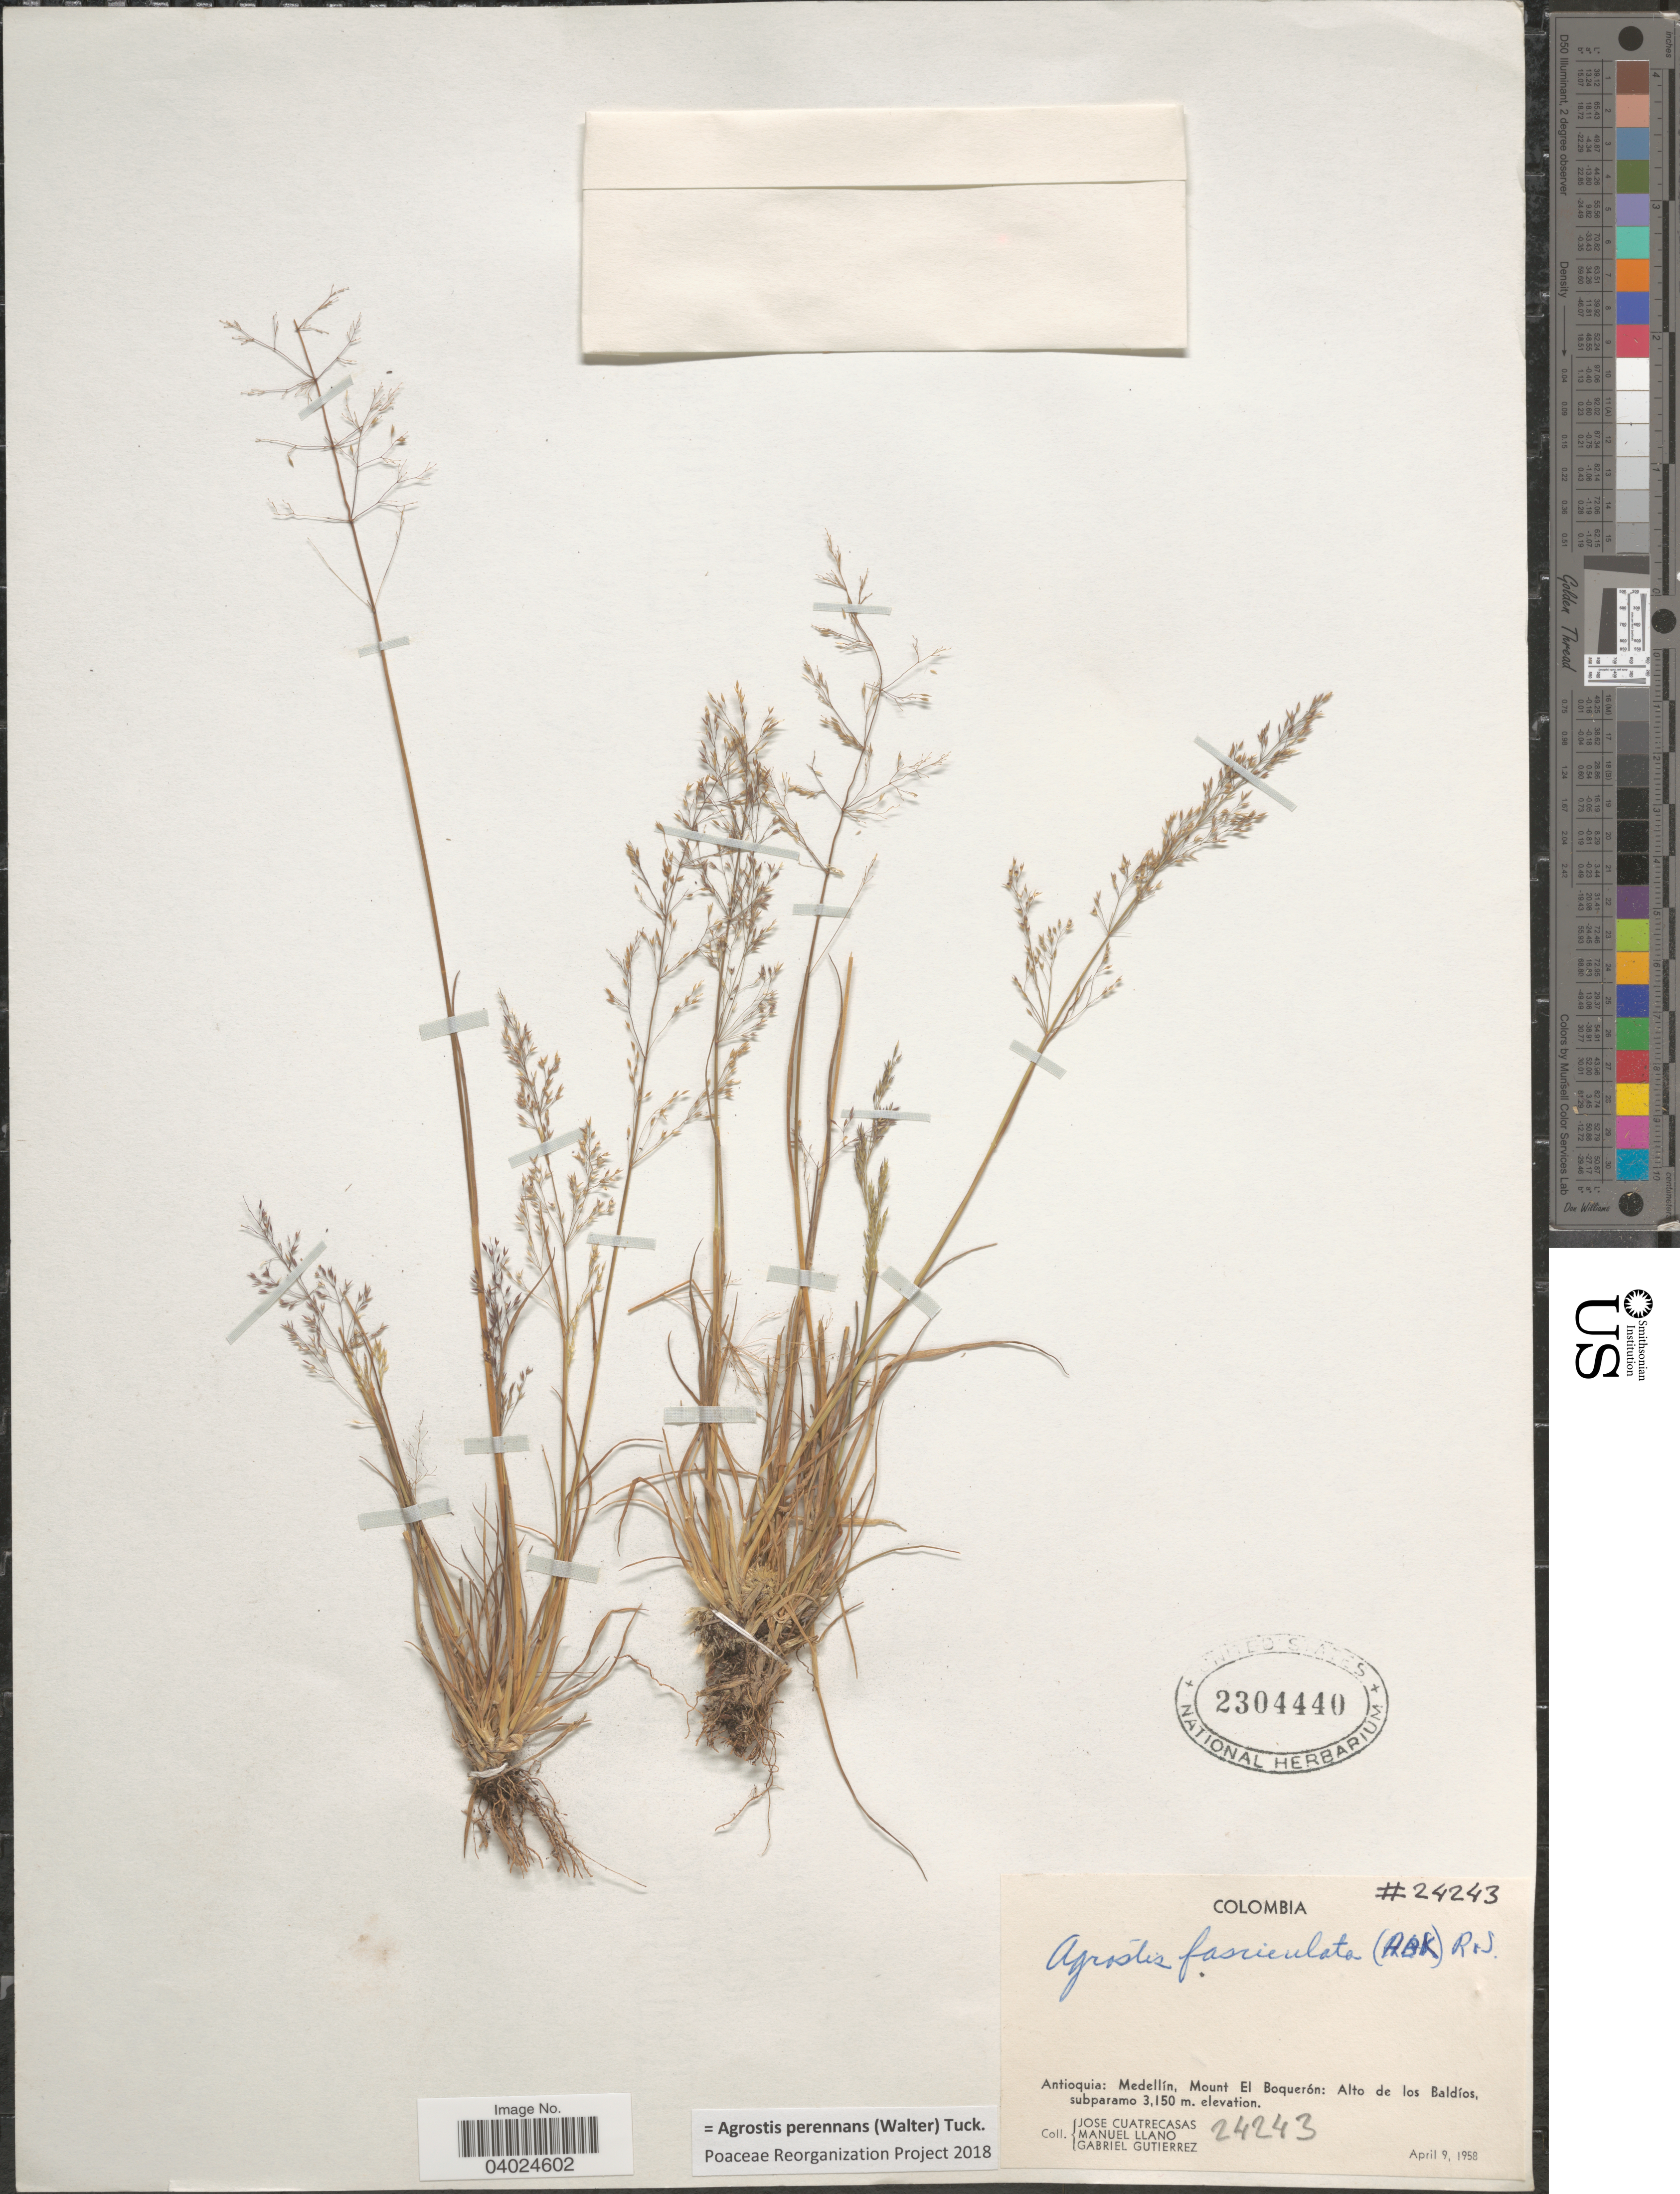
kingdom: Plantae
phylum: Tracheophyta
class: Liliopsida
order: Poales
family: Poaceae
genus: Agrostis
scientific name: Agrostis perennans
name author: (Walter) Tuck.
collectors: J. Cuatrecasas, M. Llano & G. Gutierrez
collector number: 24243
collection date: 1958-04-09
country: Colombia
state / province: Antioquia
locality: Medellín, Mount El Boquerón: Alto de los Baldíos, subparamo.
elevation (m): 3150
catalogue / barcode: US 2304440